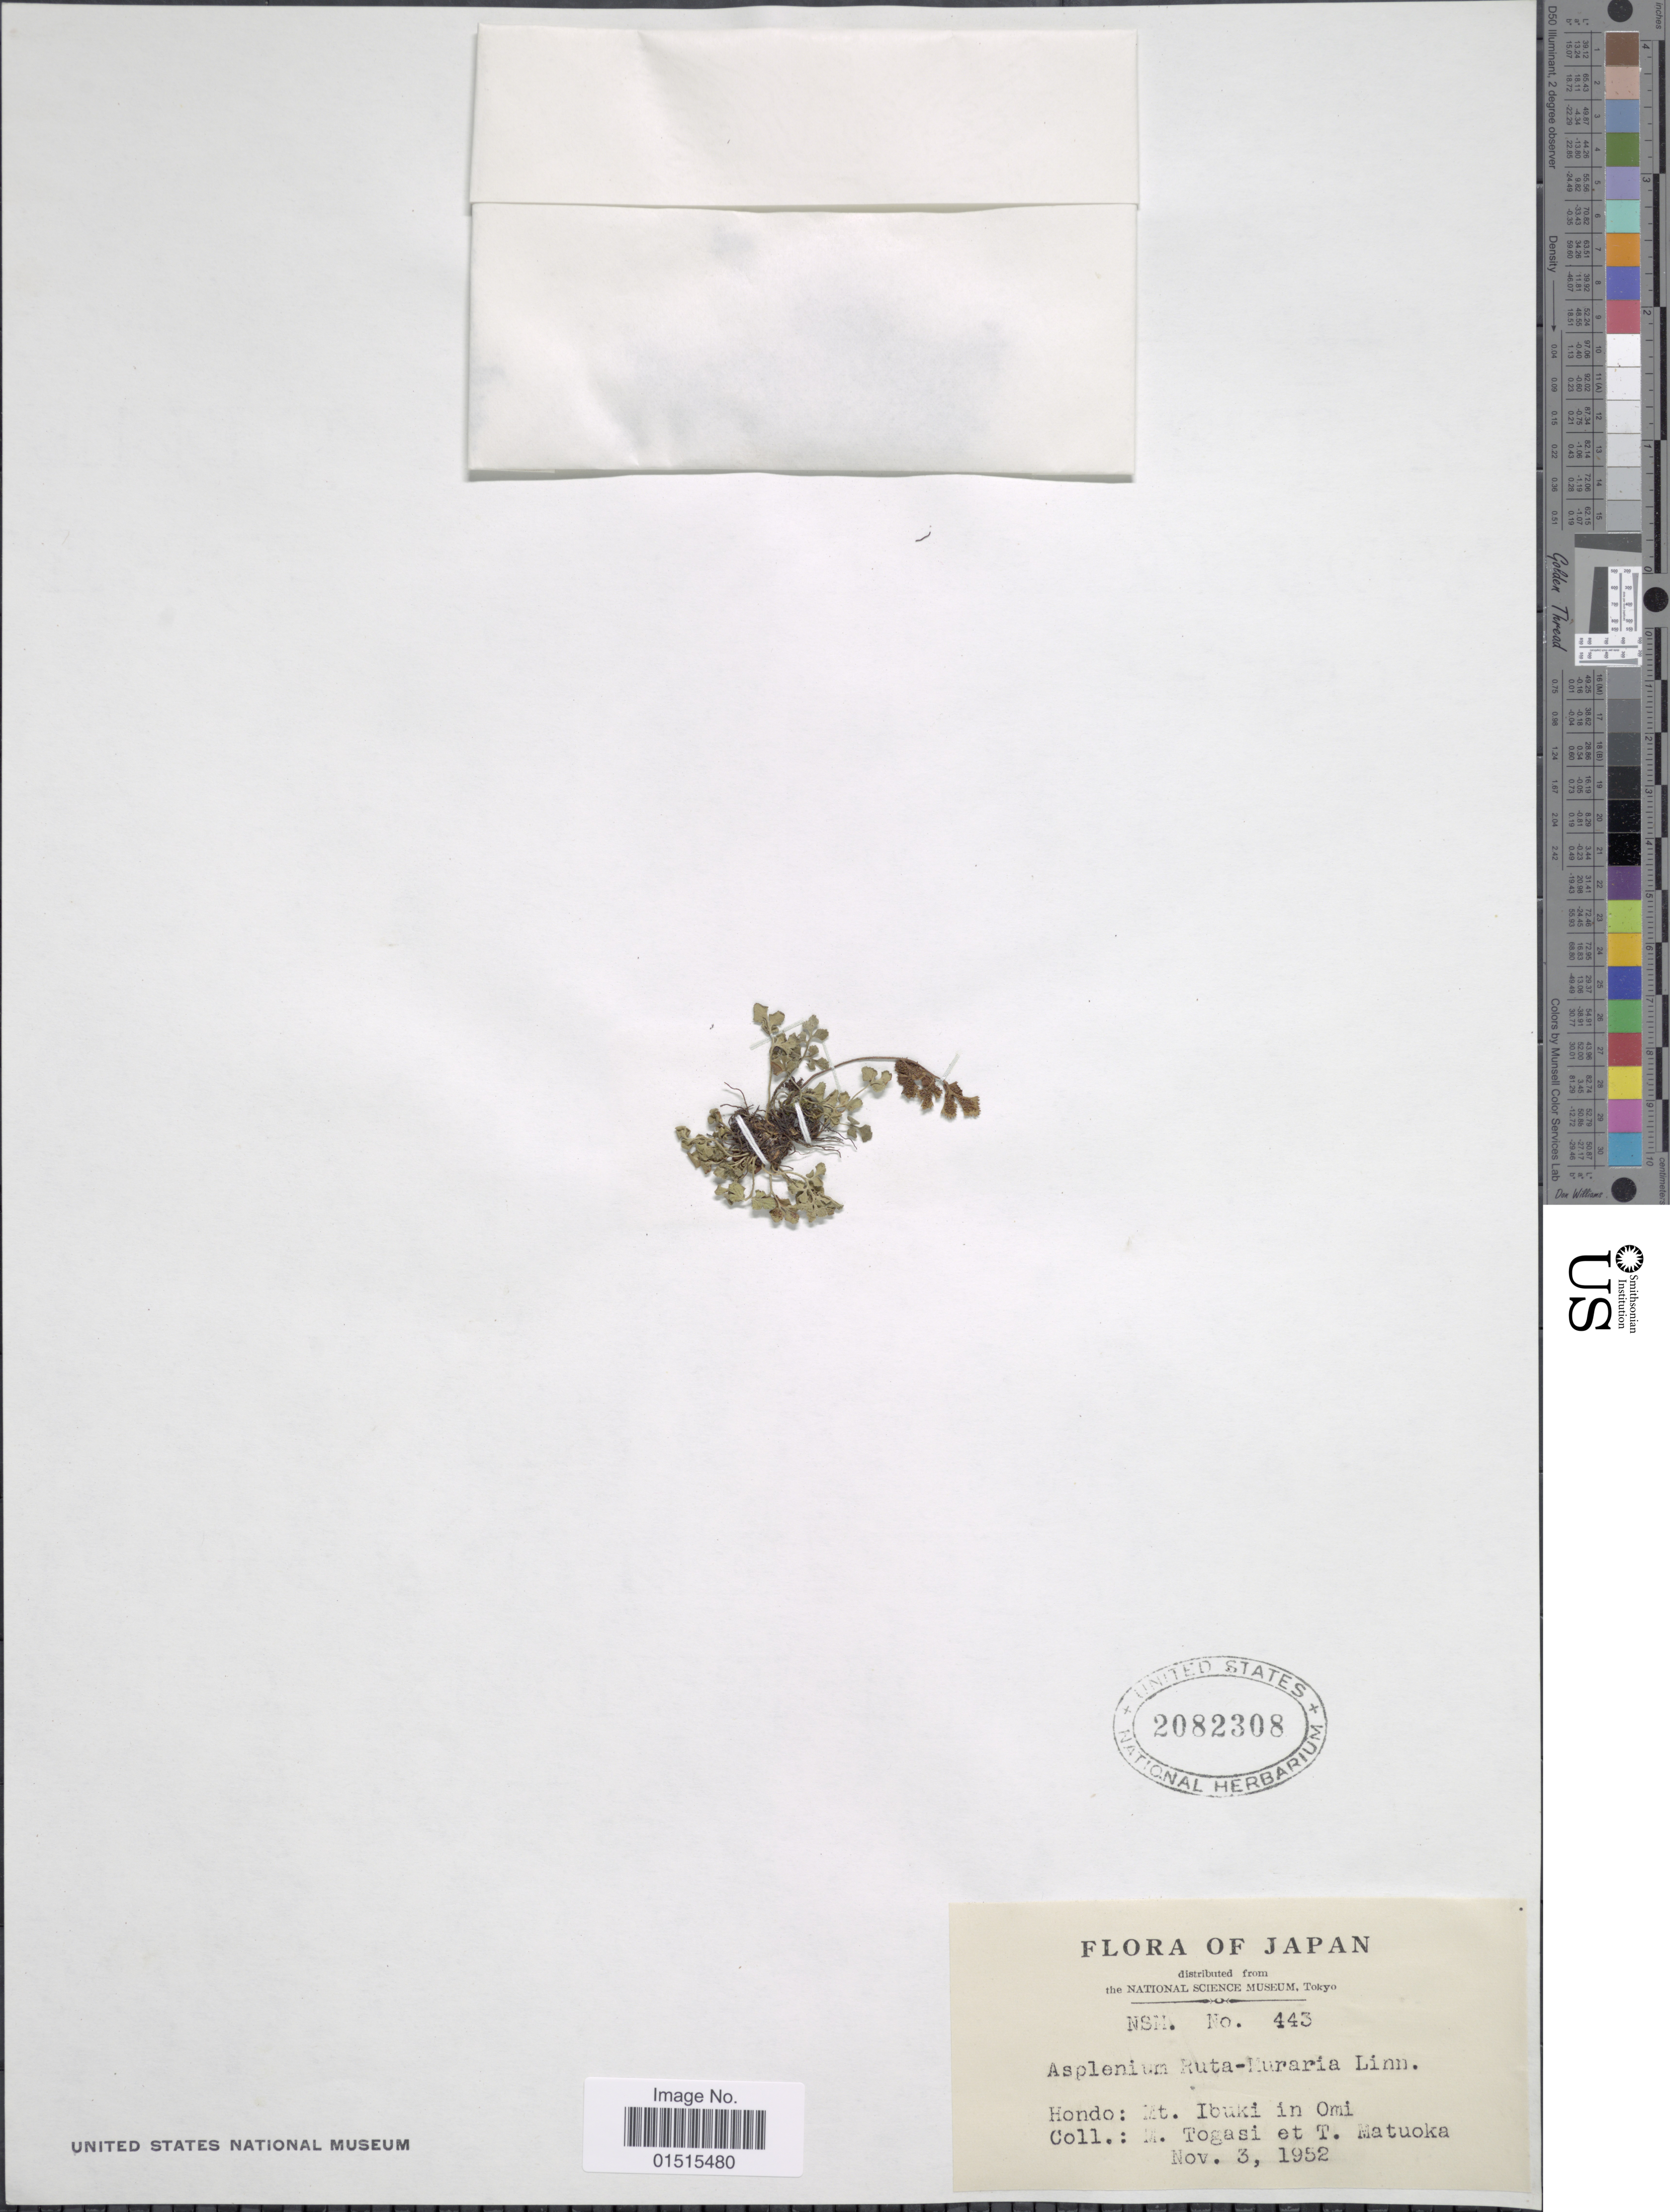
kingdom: Plantae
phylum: Tracheophyta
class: Polypodiopsida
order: Polypodiales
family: Aspleniaceae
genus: Asplenium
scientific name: Asplenium ruta-muraria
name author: L.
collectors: M. Togasi & T. Matuoka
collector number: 443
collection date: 1952-11-03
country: Japan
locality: Hondo: Mt. Ibuki in Omi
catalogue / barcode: US 2082308